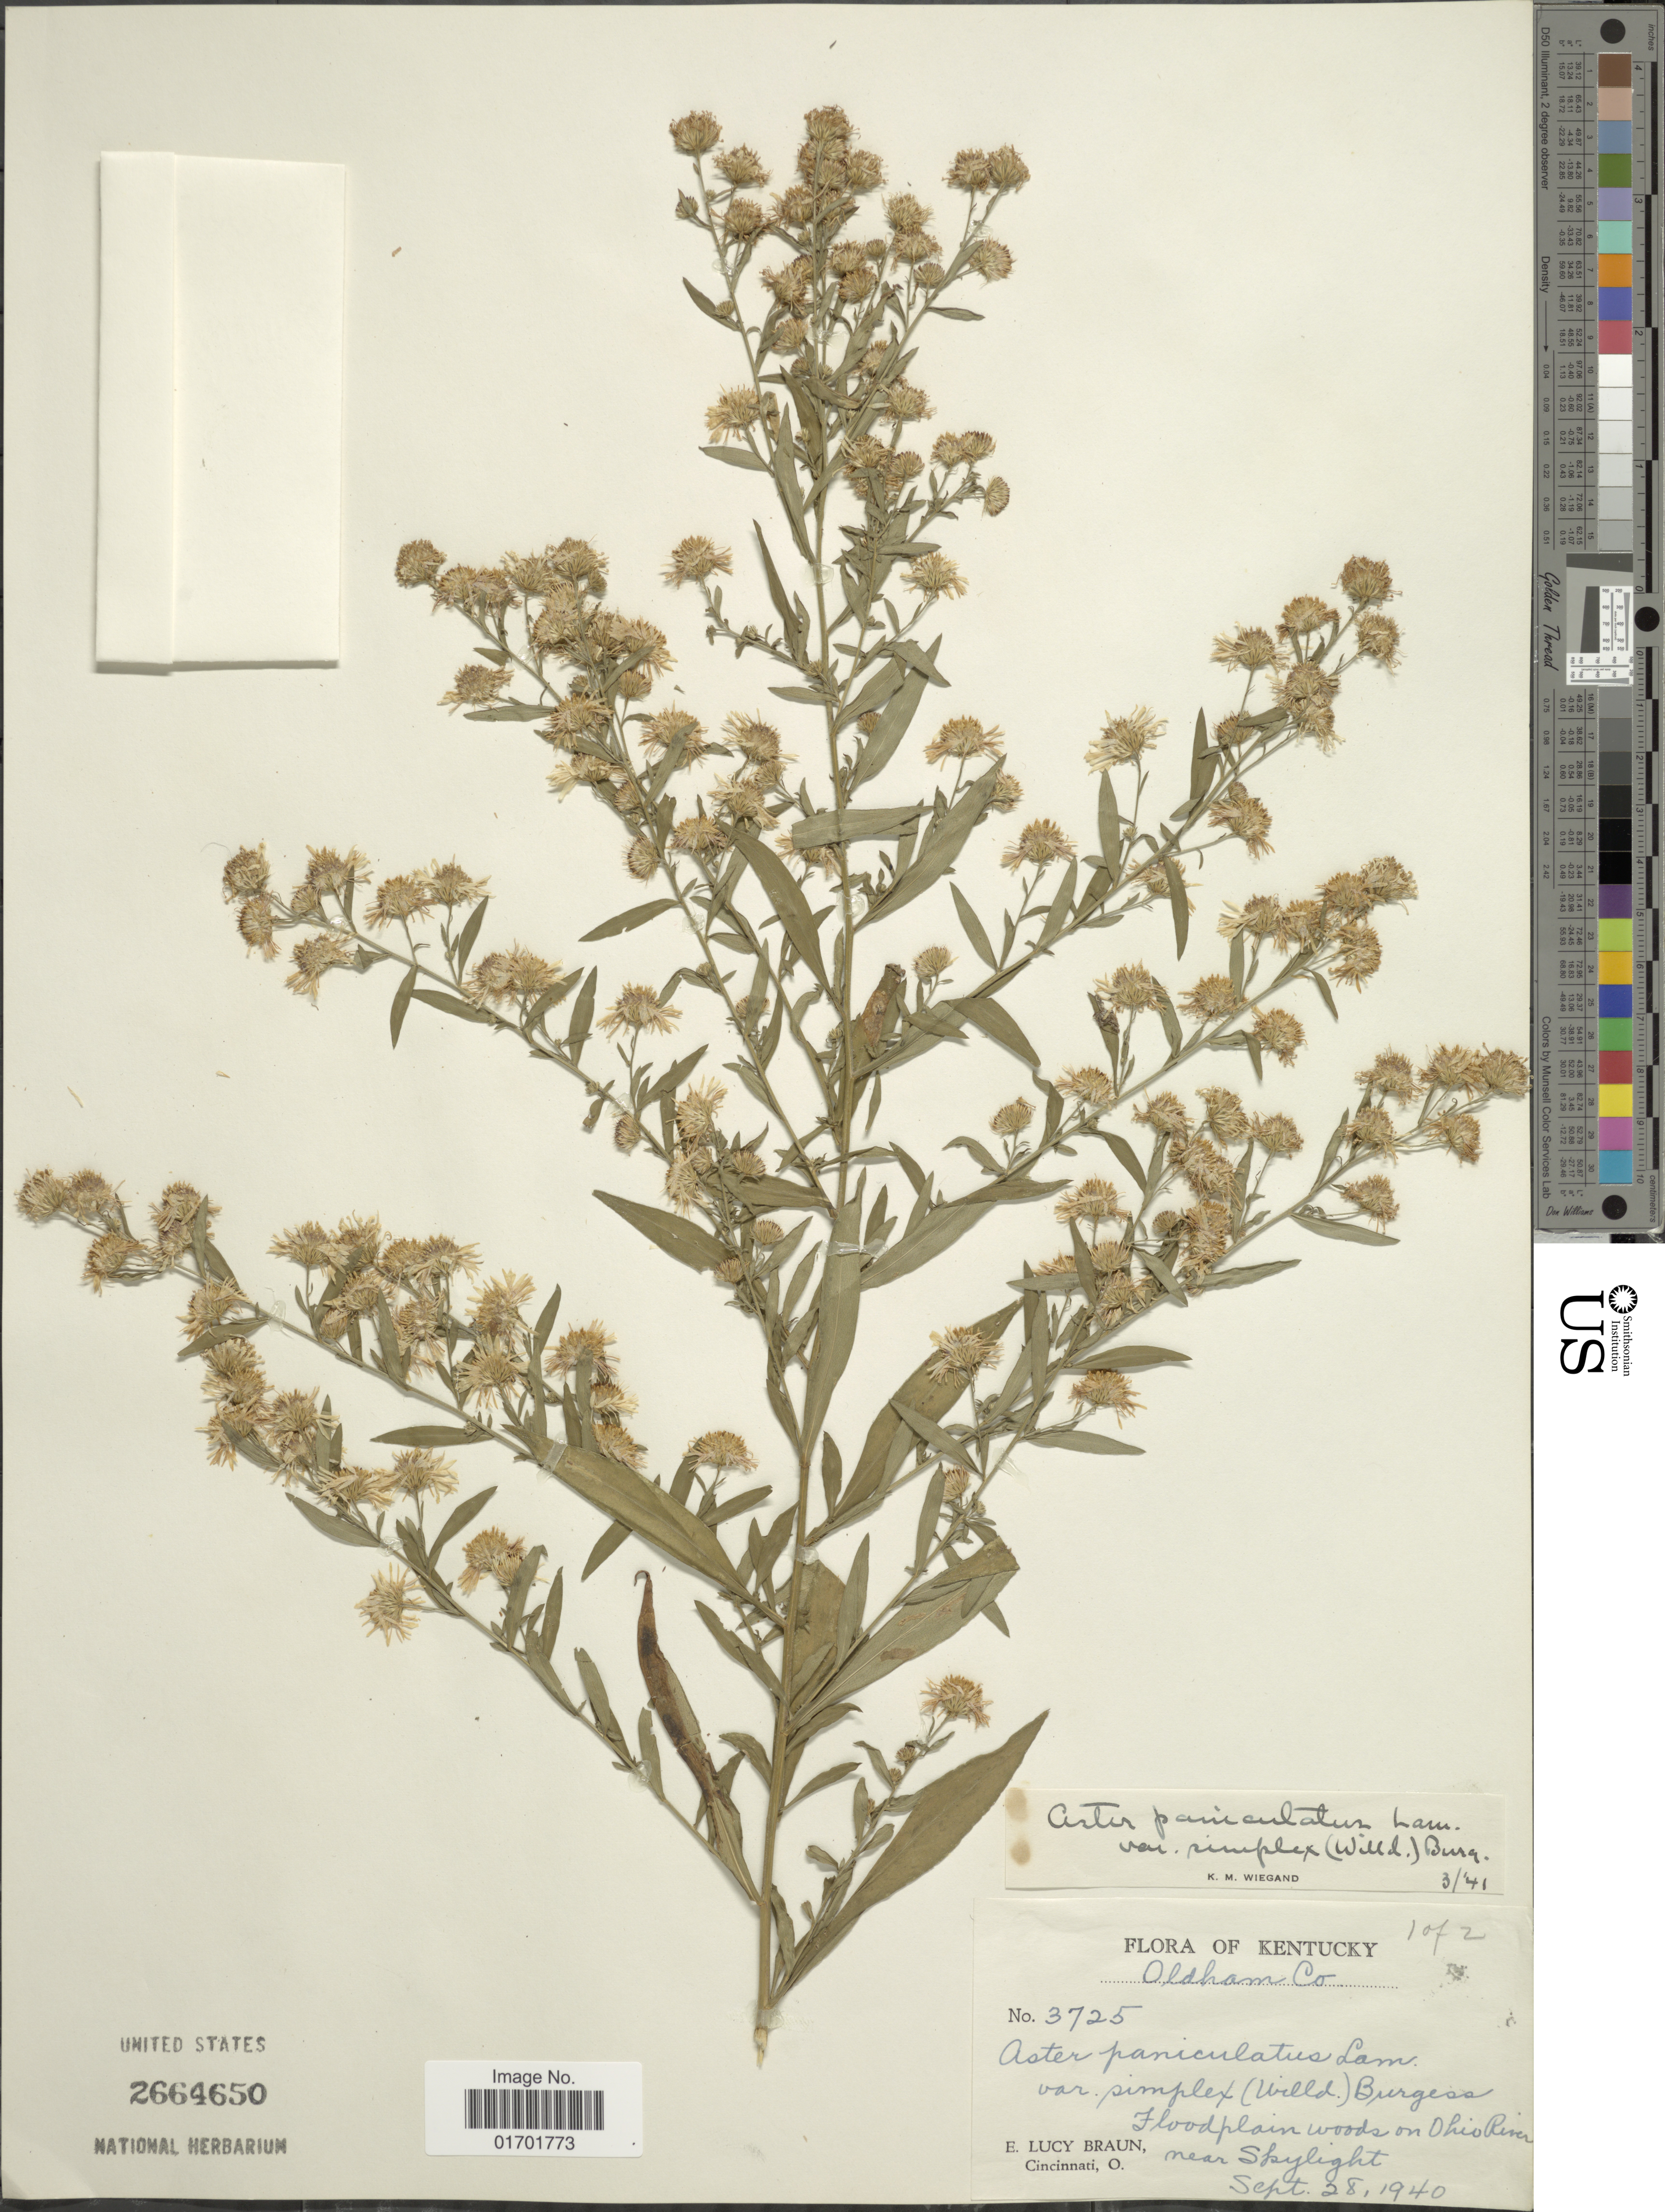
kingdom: Plantae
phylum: Tracheophyta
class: Magnoliopsida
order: Asterales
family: Asteraceae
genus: Symphyotrichum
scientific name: Symphyotrichum lanceolatum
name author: (Willd.) G.L. Nesom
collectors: E. L. Braun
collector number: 3725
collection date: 1940-09-28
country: United States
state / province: Kentucky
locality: On Ohio River near Spylight, Oldham Co.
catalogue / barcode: US 2664650